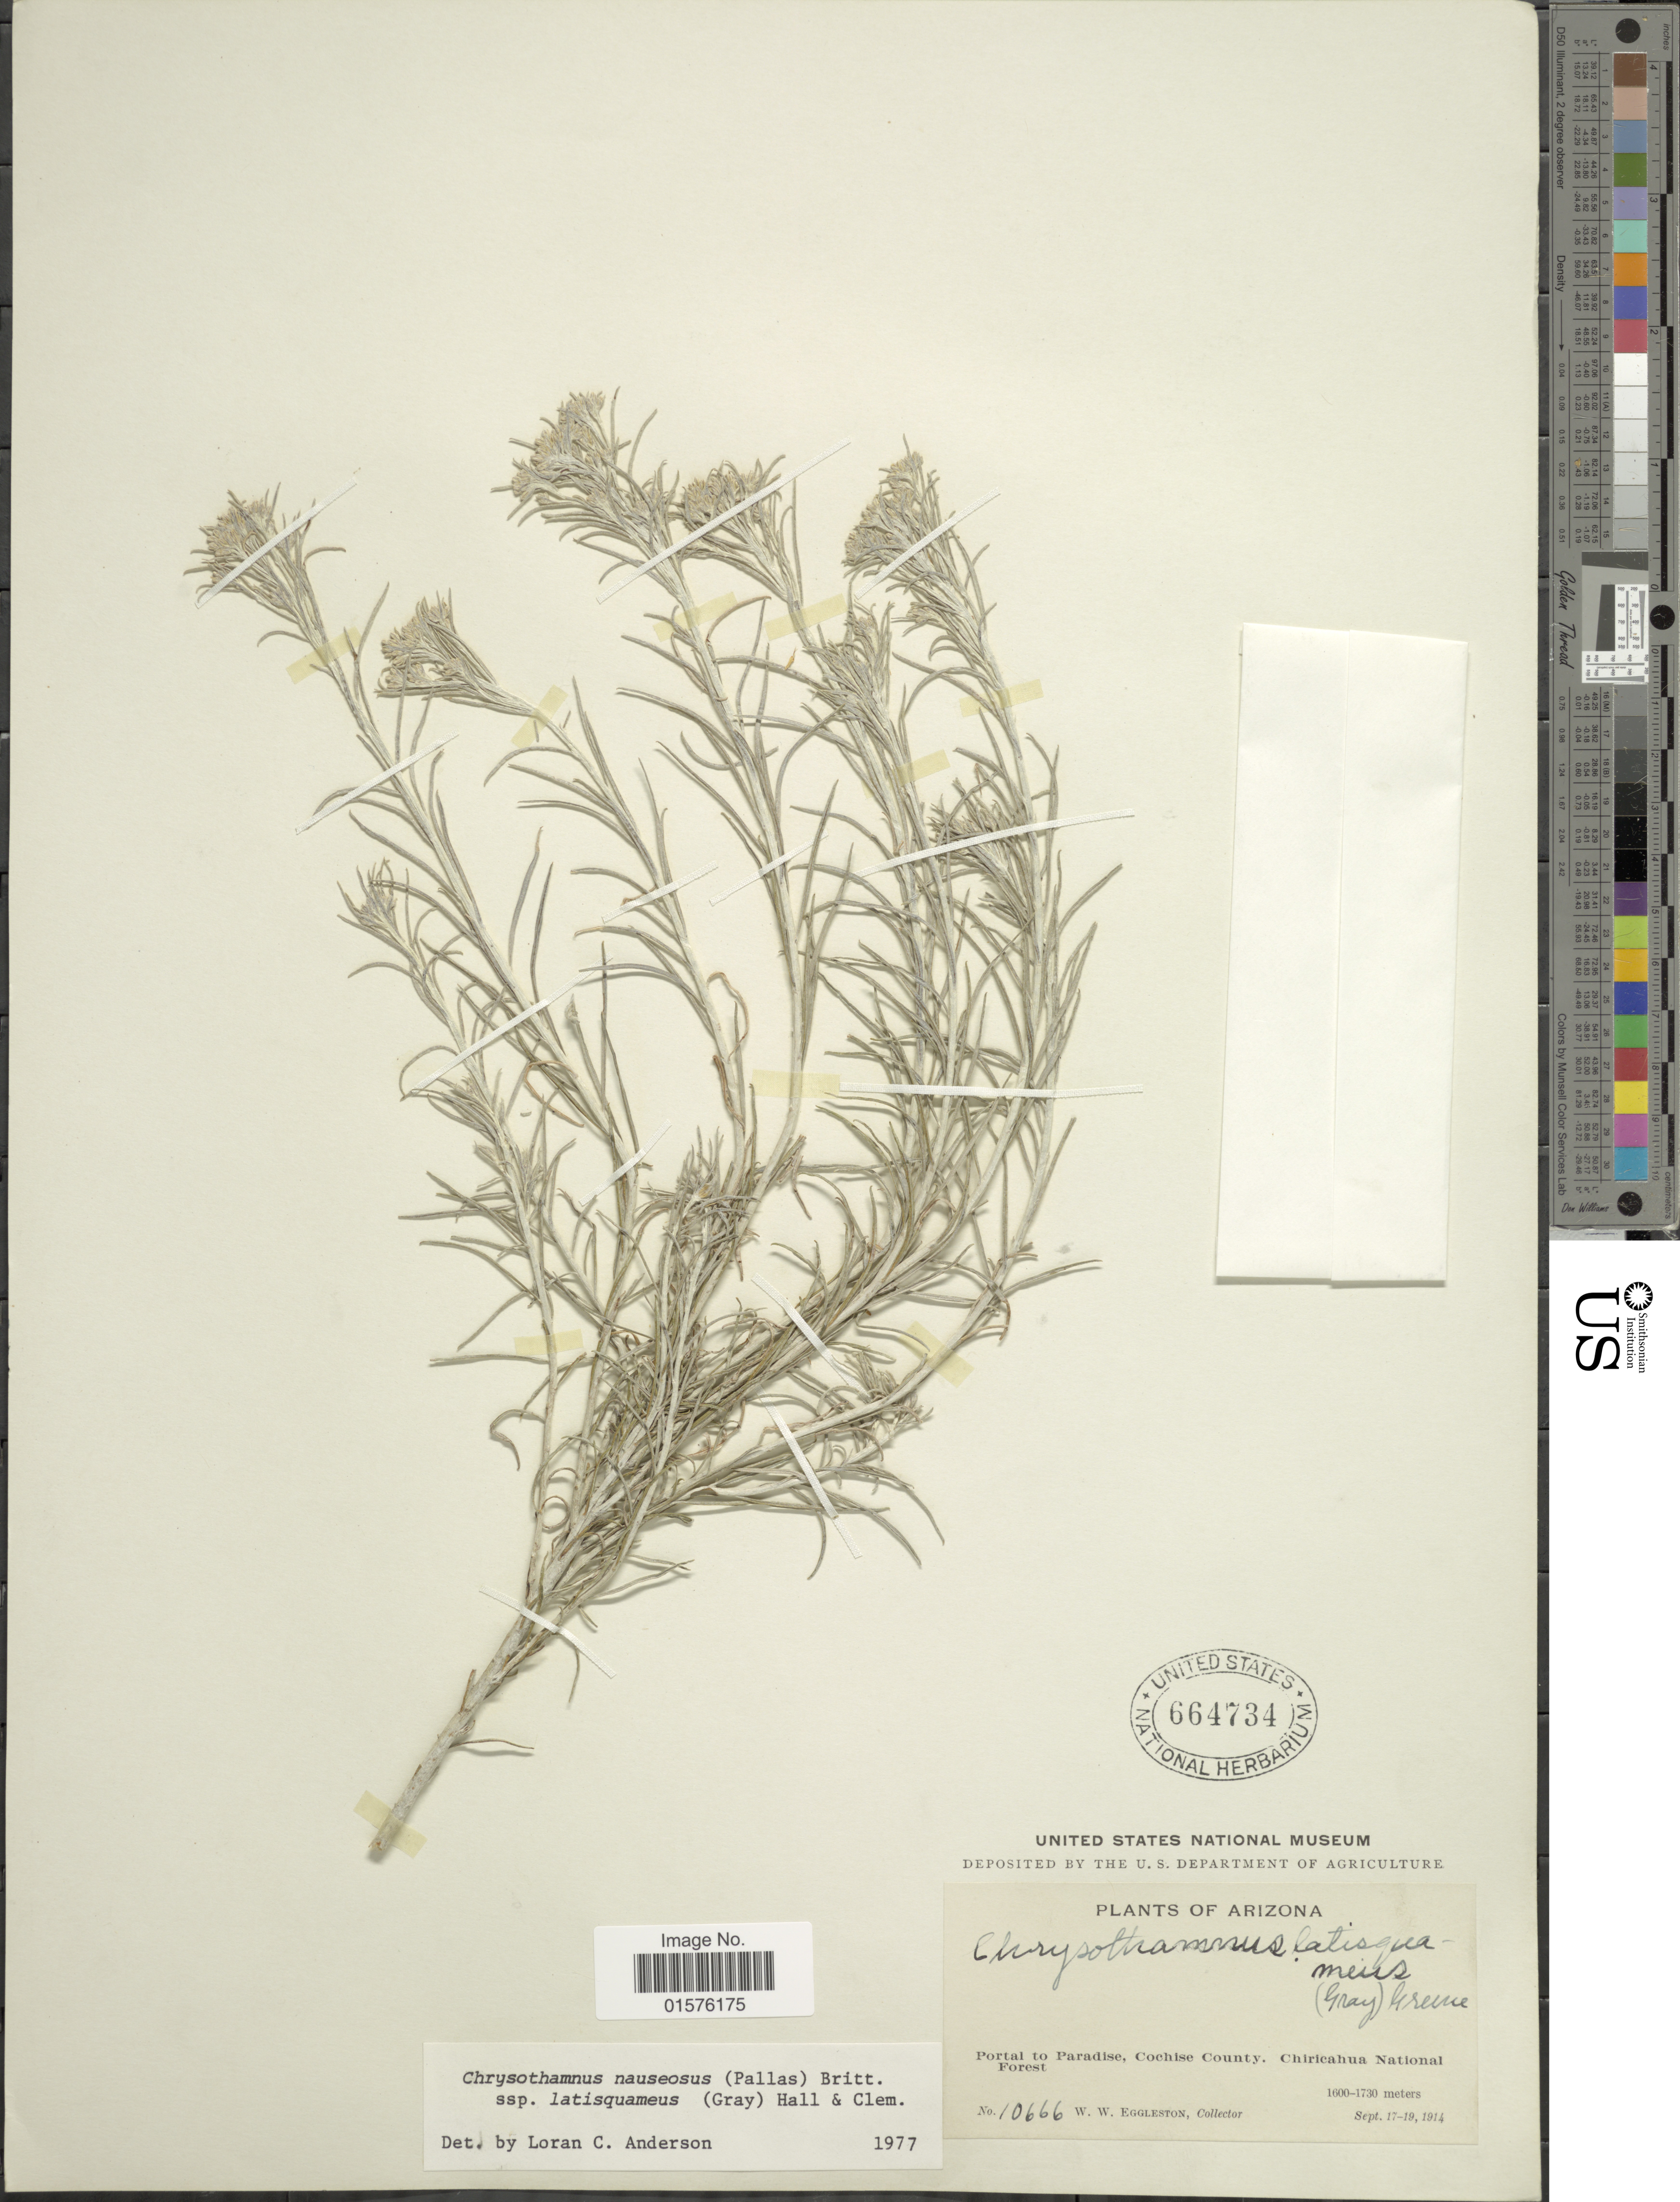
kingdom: Plantae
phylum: Tracheophyta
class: Magnoliopsida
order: Asterales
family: Asteraceae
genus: Ericameria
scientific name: Ericameria nauseosa var. latisquamea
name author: (A. Gray) G.L. Nesom & G.I. Baird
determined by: Urbatsch, Lowell E., Curator (LSU), Louisiana State University (UNITED STATES)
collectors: W. W. Eggleston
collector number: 10666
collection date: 1914-09-17/1914-09-19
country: United States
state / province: Arizona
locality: Portal to paradise, Cochose County. Chiricahua national Forest.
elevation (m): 1600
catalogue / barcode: US 664734